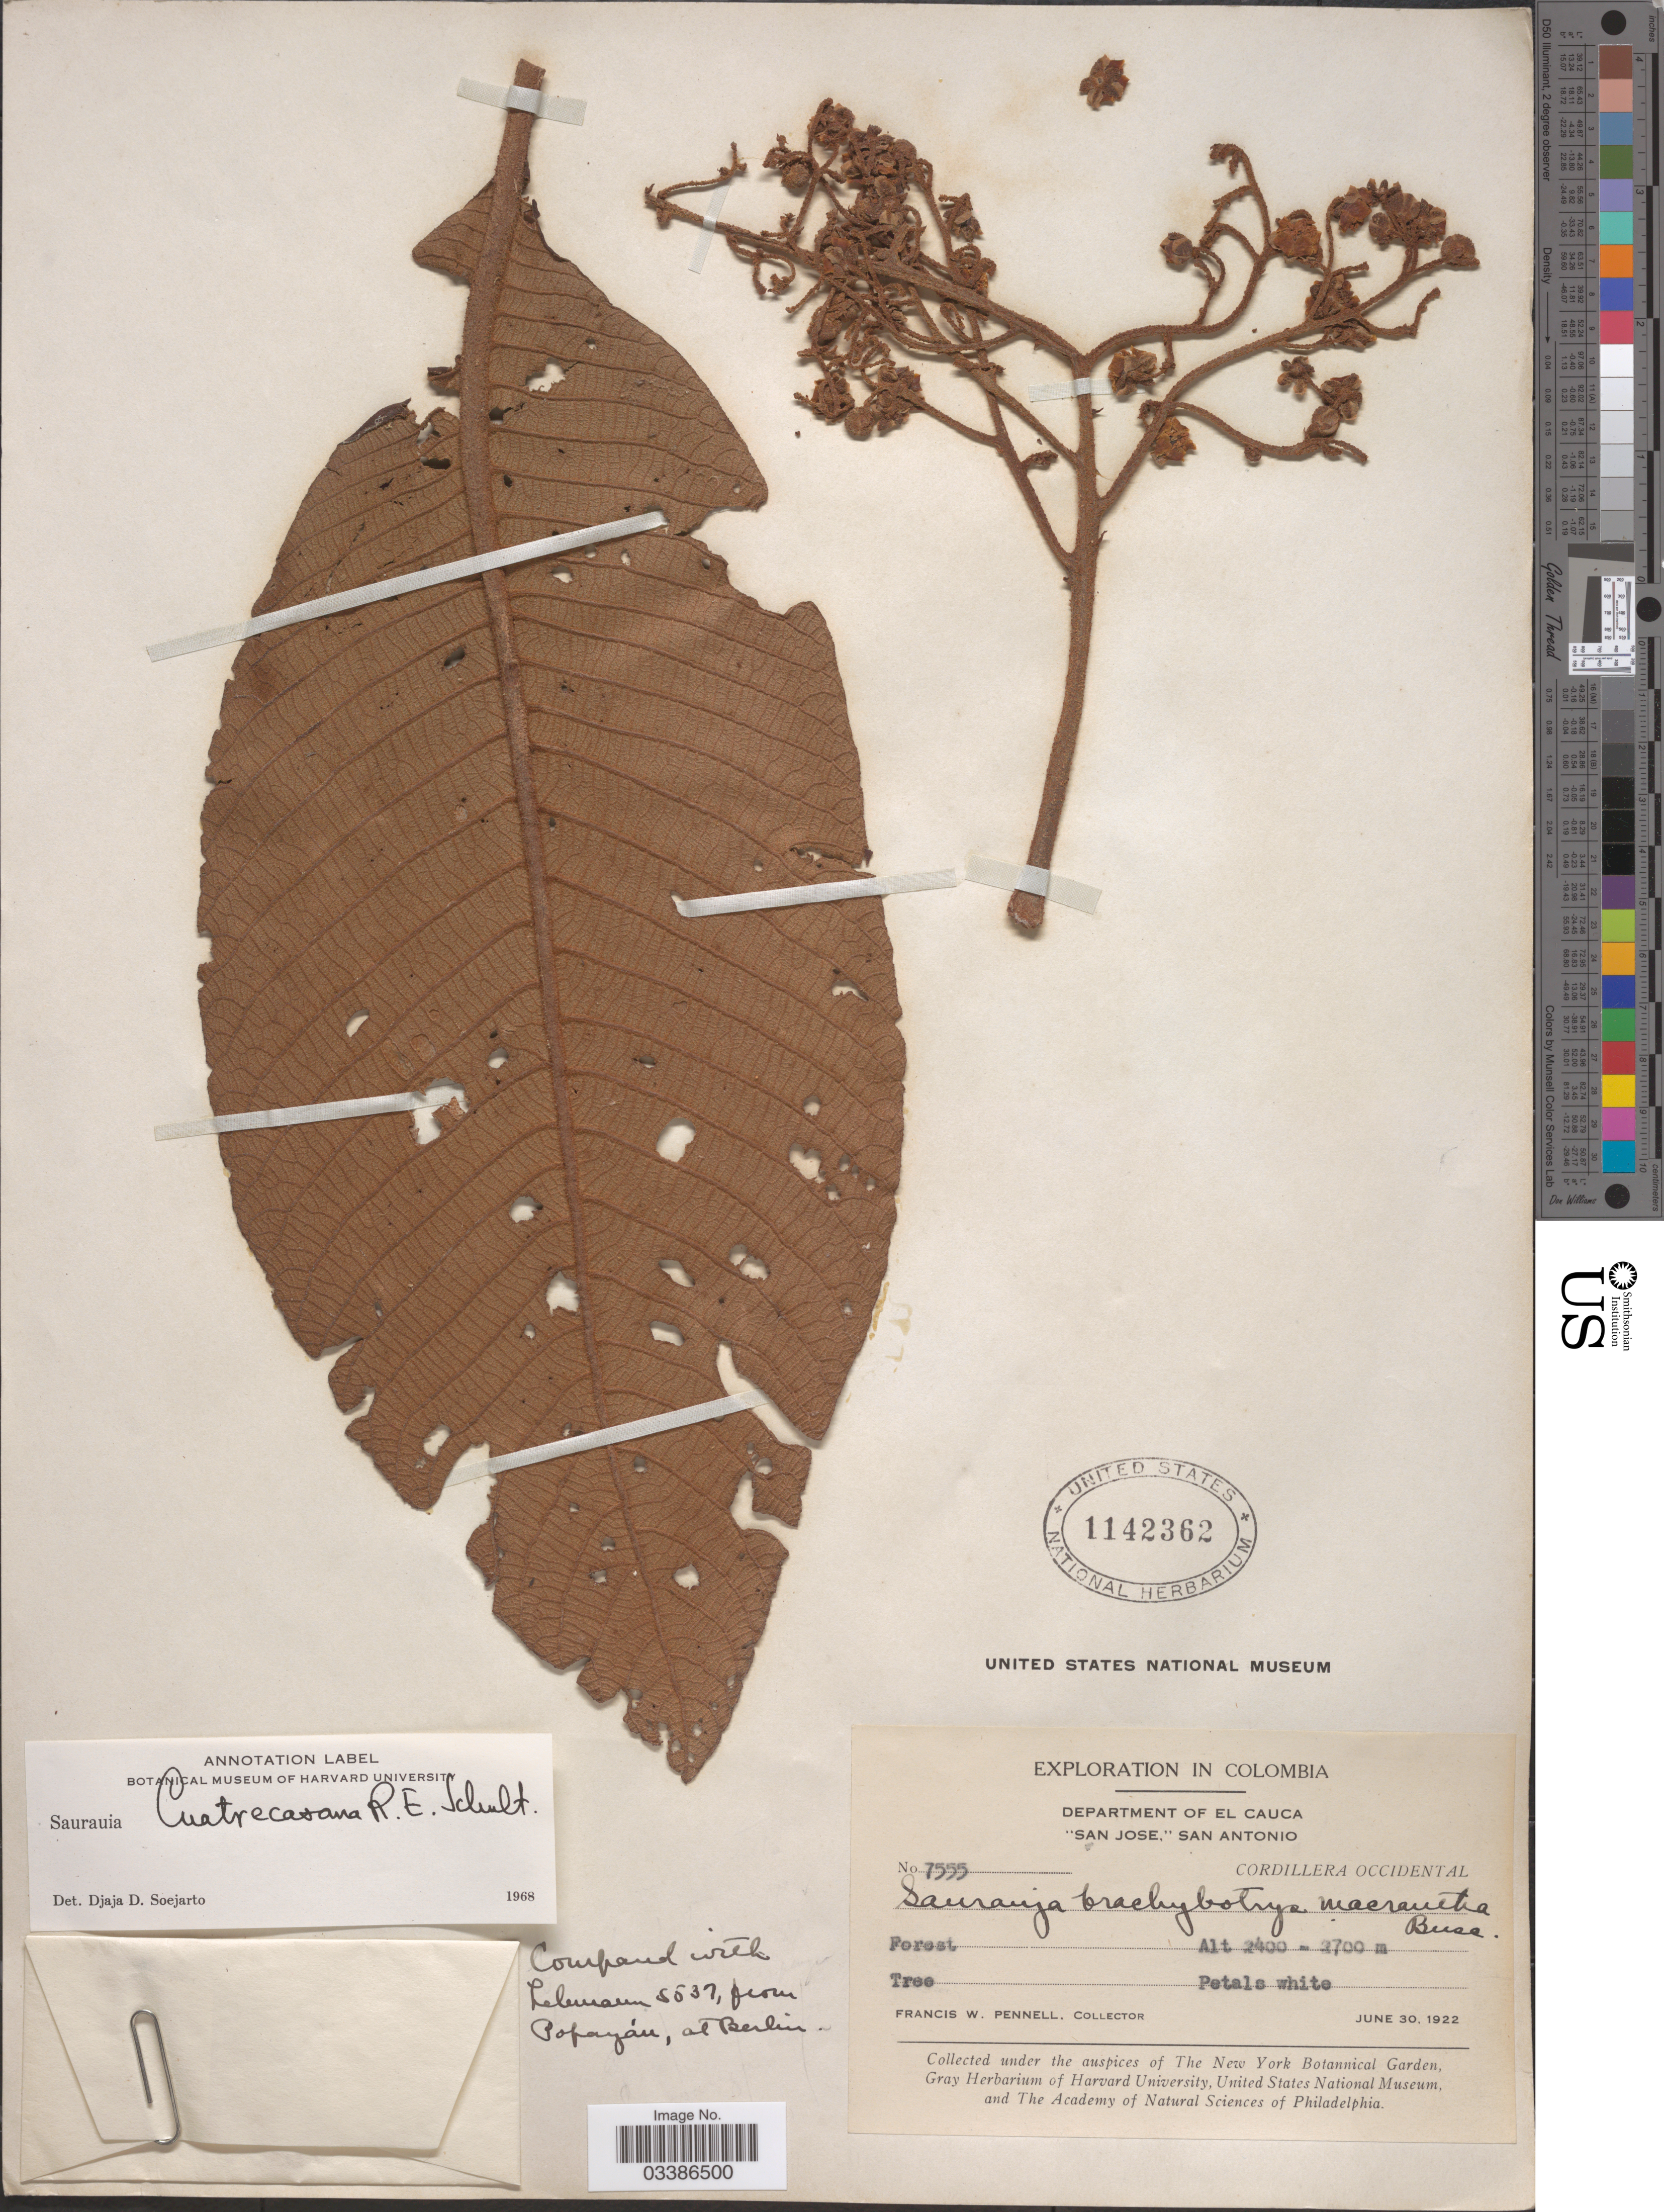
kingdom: Plantae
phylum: Tracheophyta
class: Magnoliopsida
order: Ericales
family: Actinidiaceae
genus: Saurauia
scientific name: Saurauia cuatrecasana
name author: R.E. Schult.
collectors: F. W. Pennell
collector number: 7555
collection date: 1922-06-30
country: Colombia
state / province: Cauca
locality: Department of El Cauca. "San Jose," San Antonio. Cordillera Occidental.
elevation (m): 2400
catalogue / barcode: US 1142362